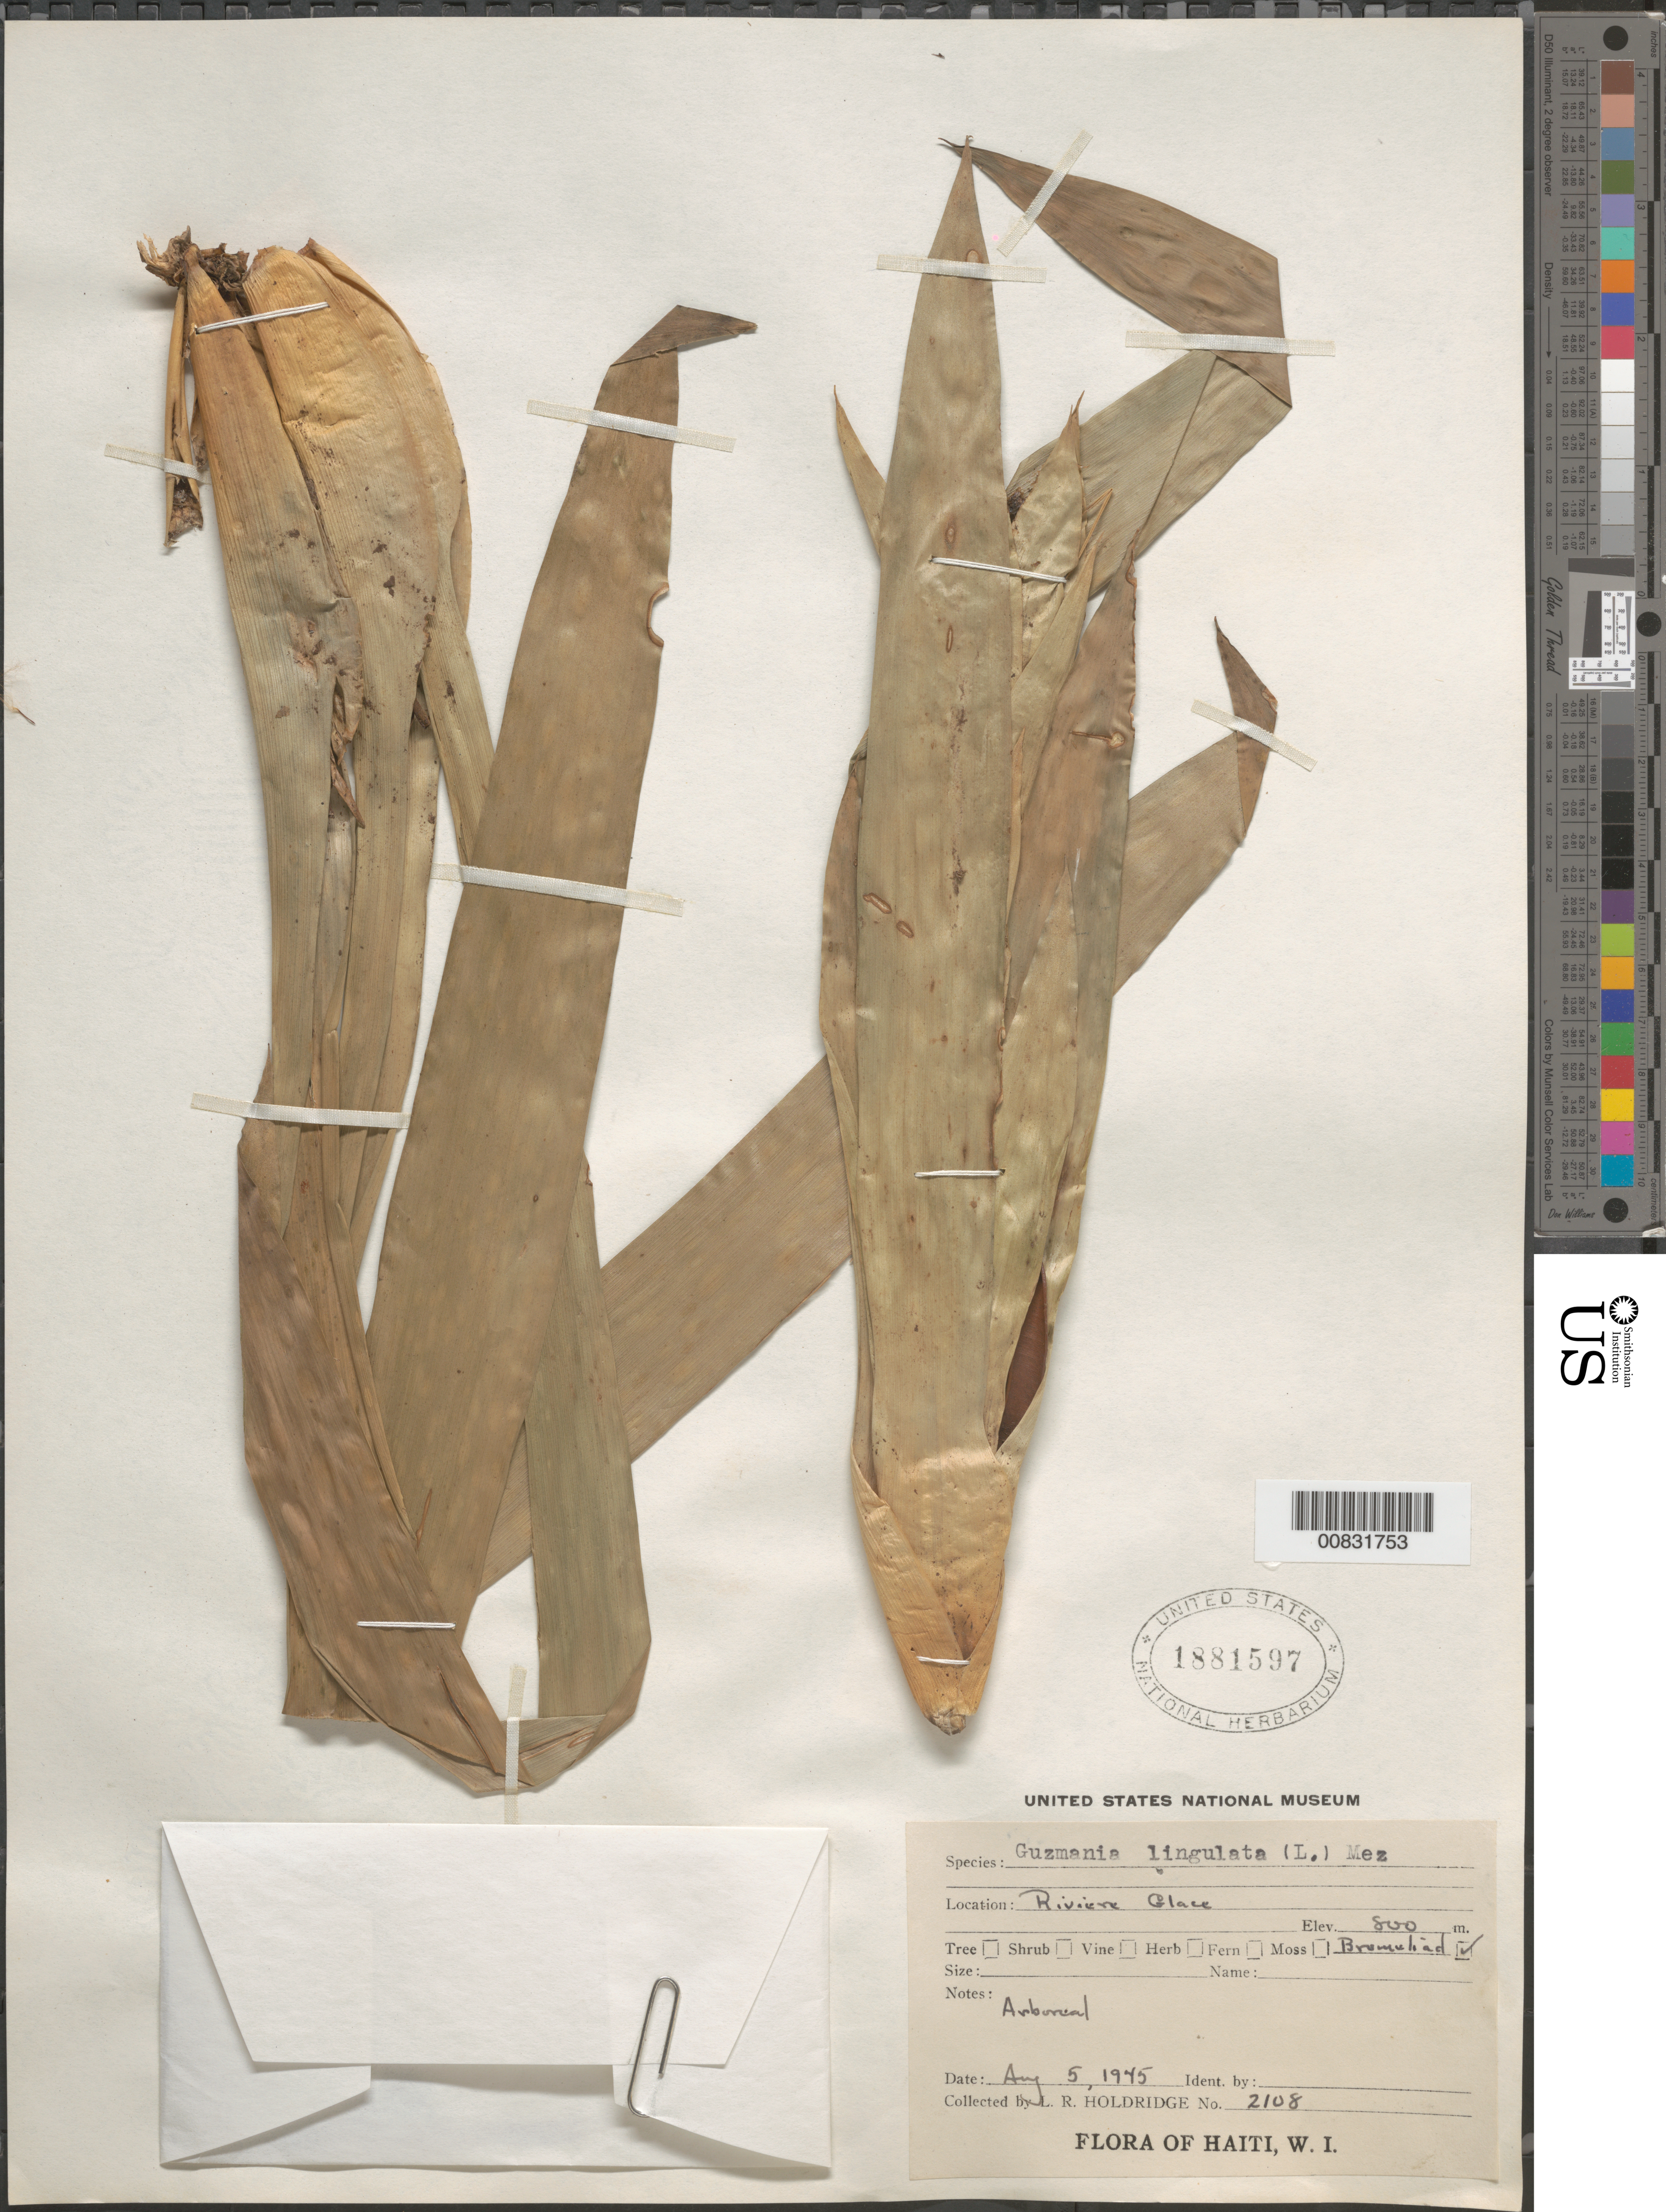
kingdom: Plantae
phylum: Tracheophyta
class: Liliopsida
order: Poales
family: Bromeliaceae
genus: Guzmania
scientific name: Guzmania lingulata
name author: (L.) Mez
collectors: L. Holdridge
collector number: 2108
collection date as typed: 05 Aug 1945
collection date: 1945-08-05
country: Haiti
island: Hispaniola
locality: Rivière Glace.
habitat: Arboreal.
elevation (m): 800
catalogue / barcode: US 1881597